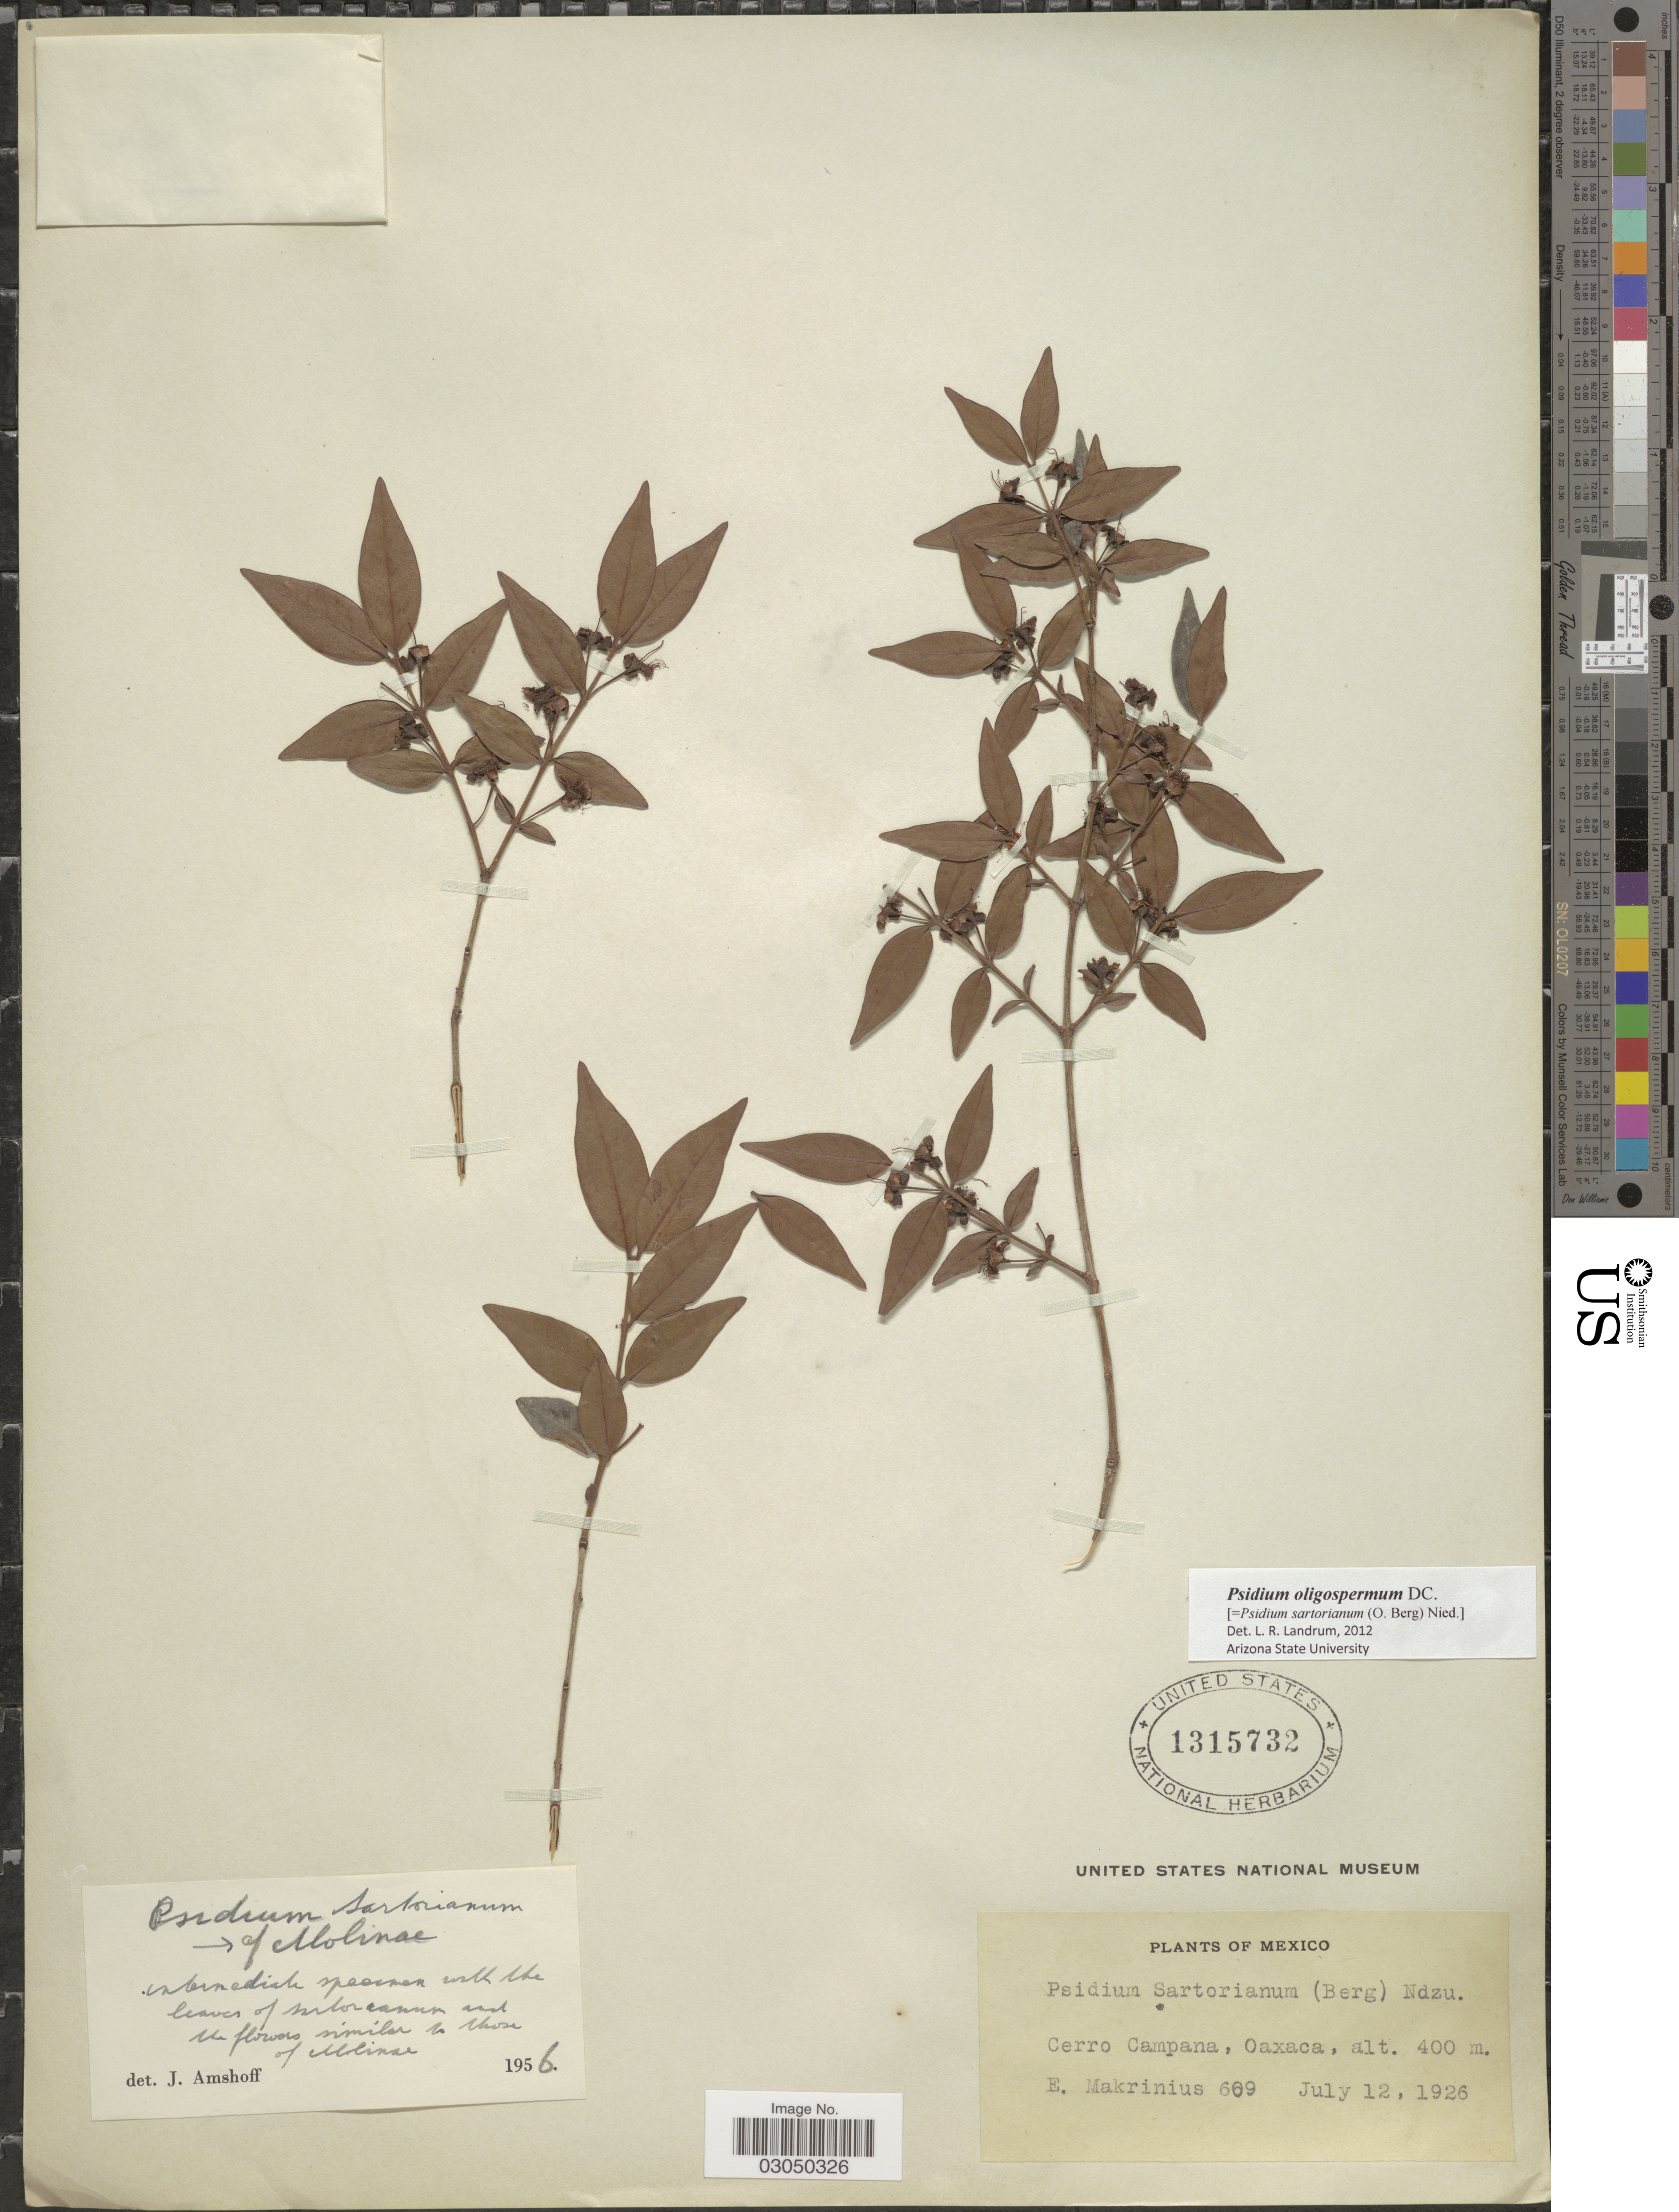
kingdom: Plantae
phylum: Tracheophyta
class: Magnoliopsida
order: Myrtales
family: Myrtaceae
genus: Psidium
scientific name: Psidium oligospermum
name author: Mart. ex DC.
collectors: E. Makrinius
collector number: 609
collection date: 1926-07-12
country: Mexico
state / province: Oaxaca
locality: Cerro Campana.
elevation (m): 400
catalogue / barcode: US 1315732